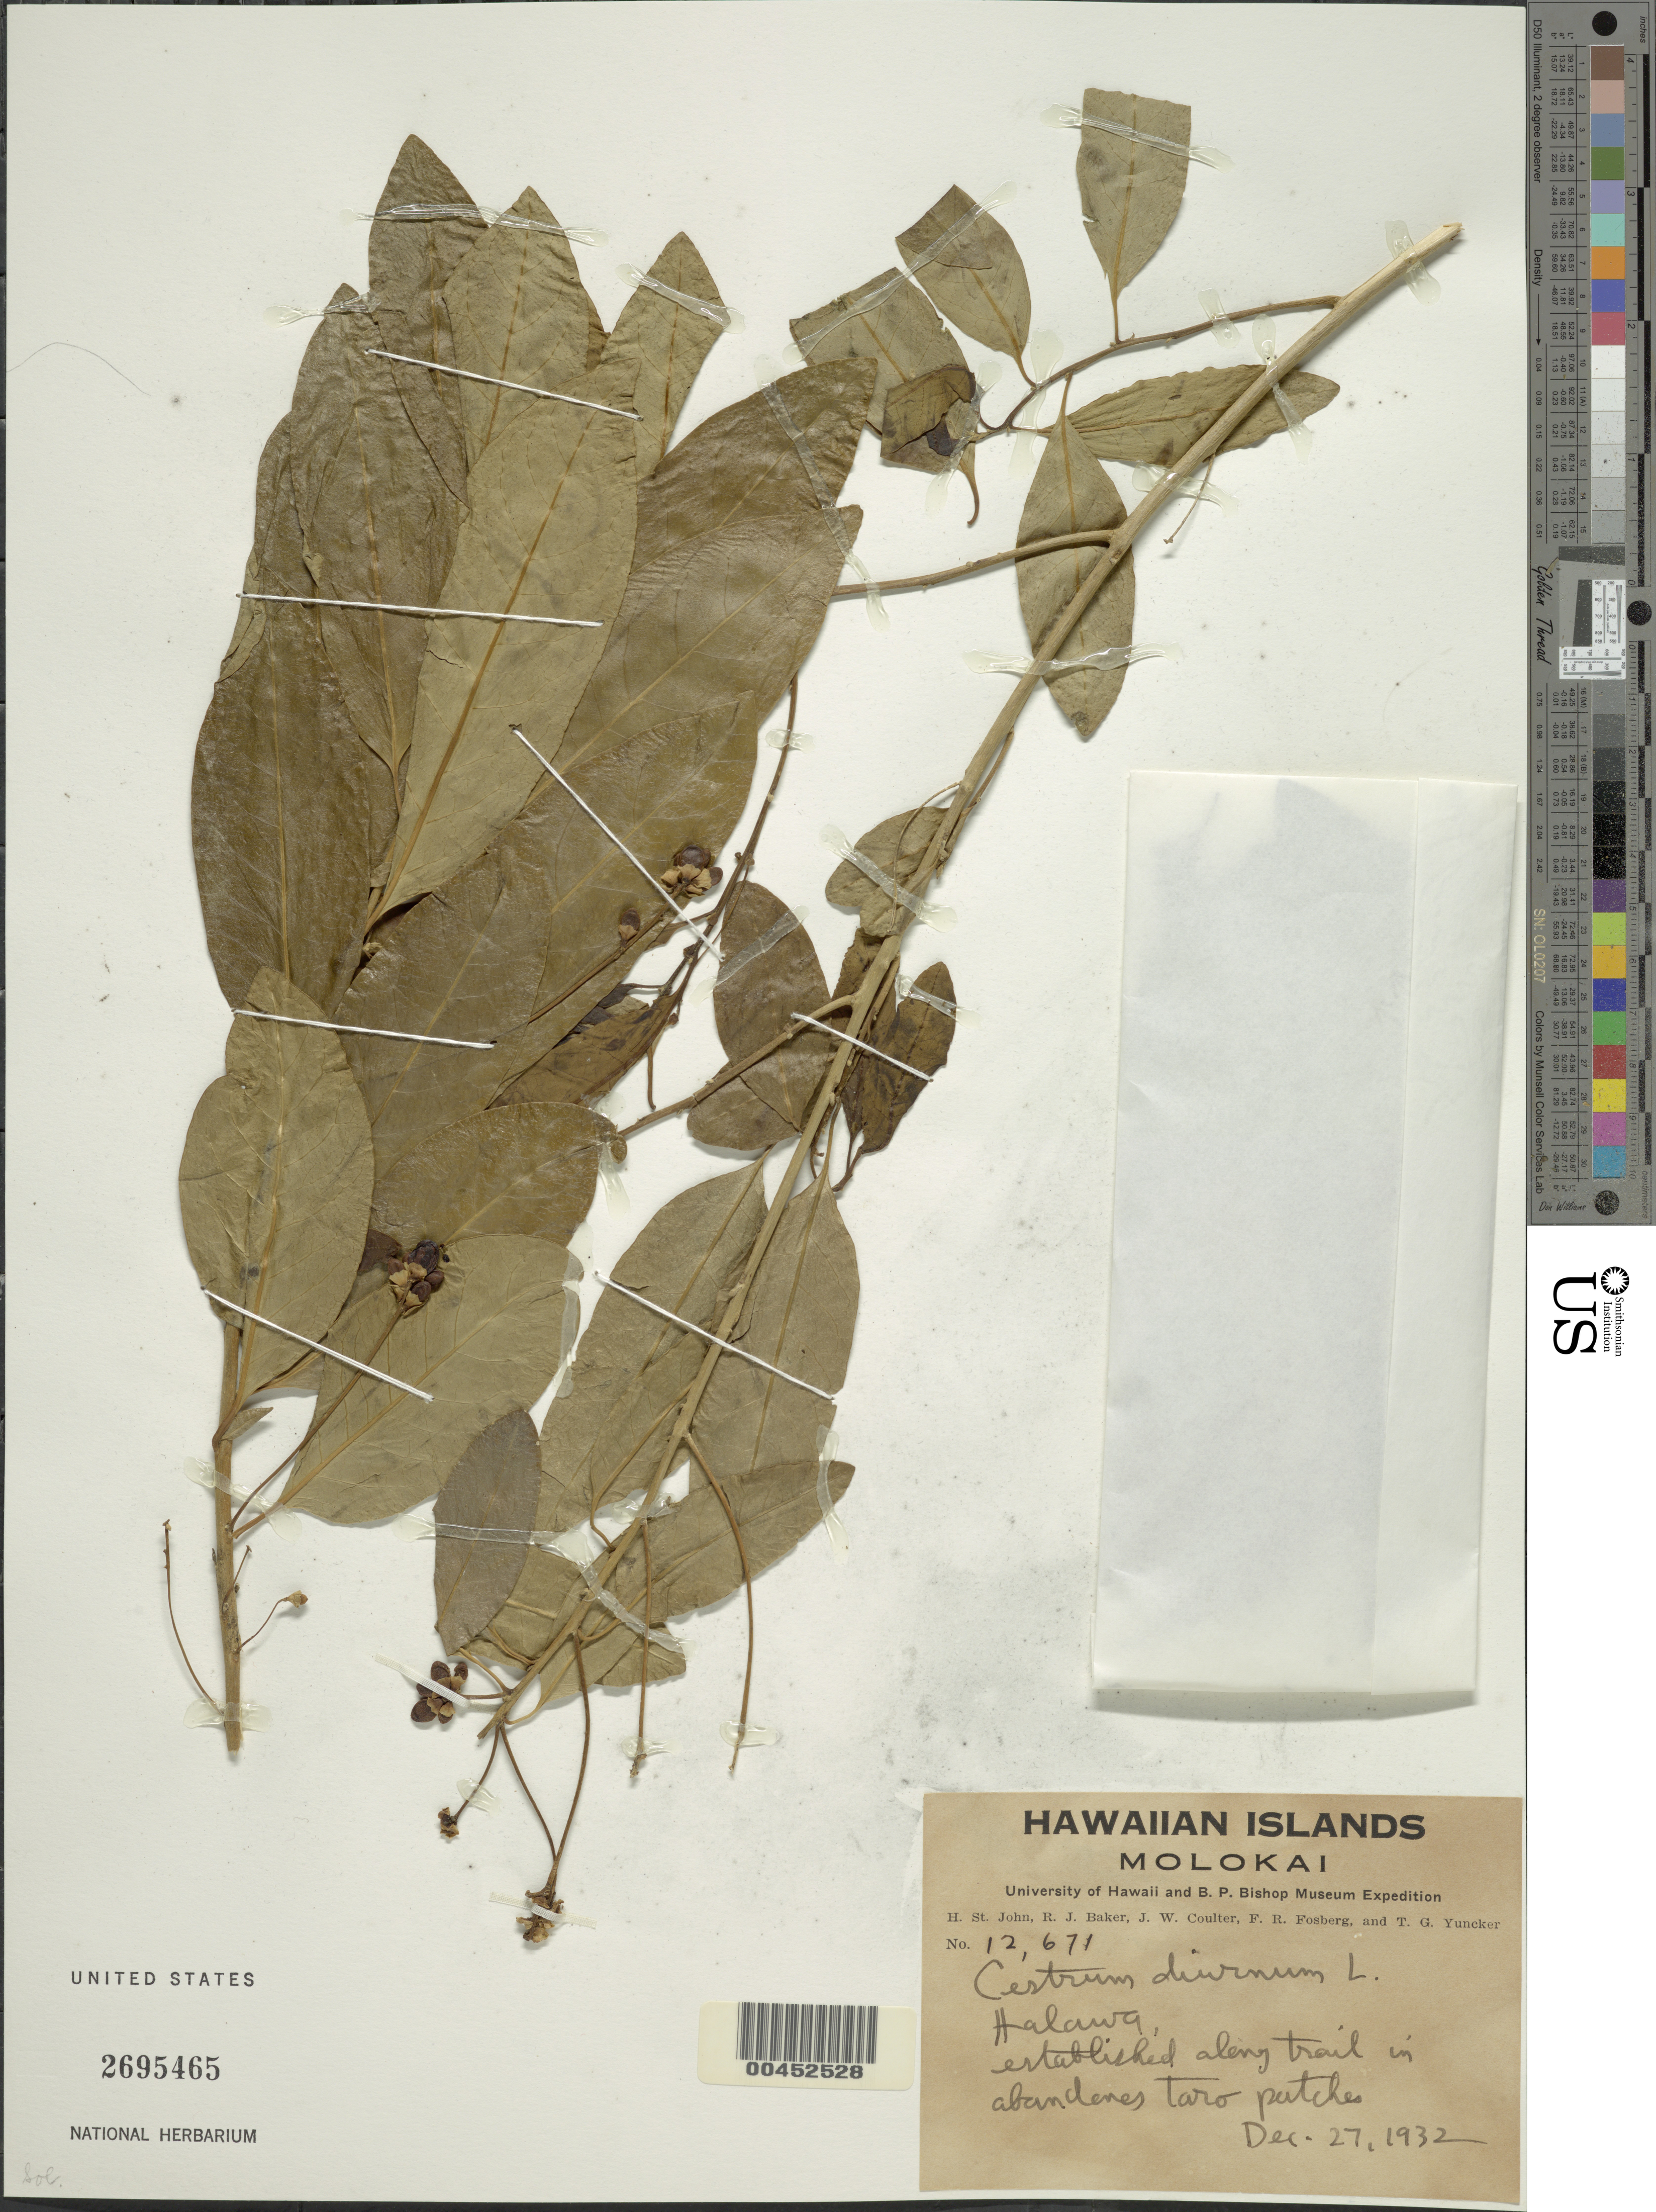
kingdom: Plantae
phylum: Tracheophyta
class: Magnoliopsida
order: Solanales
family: Solanaceae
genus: Cestrum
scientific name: Cestrum diurnum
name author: L.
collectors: H. St. John, R. J. Baker, J. W. Coulter & F. R. Fosberg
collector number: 12671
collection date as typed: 27 Dec 1932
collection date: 1932-12-27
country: United States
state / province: Hawaii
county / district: Maui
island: Moloka'i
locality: Halawa, along trail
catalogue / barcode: US 2695465